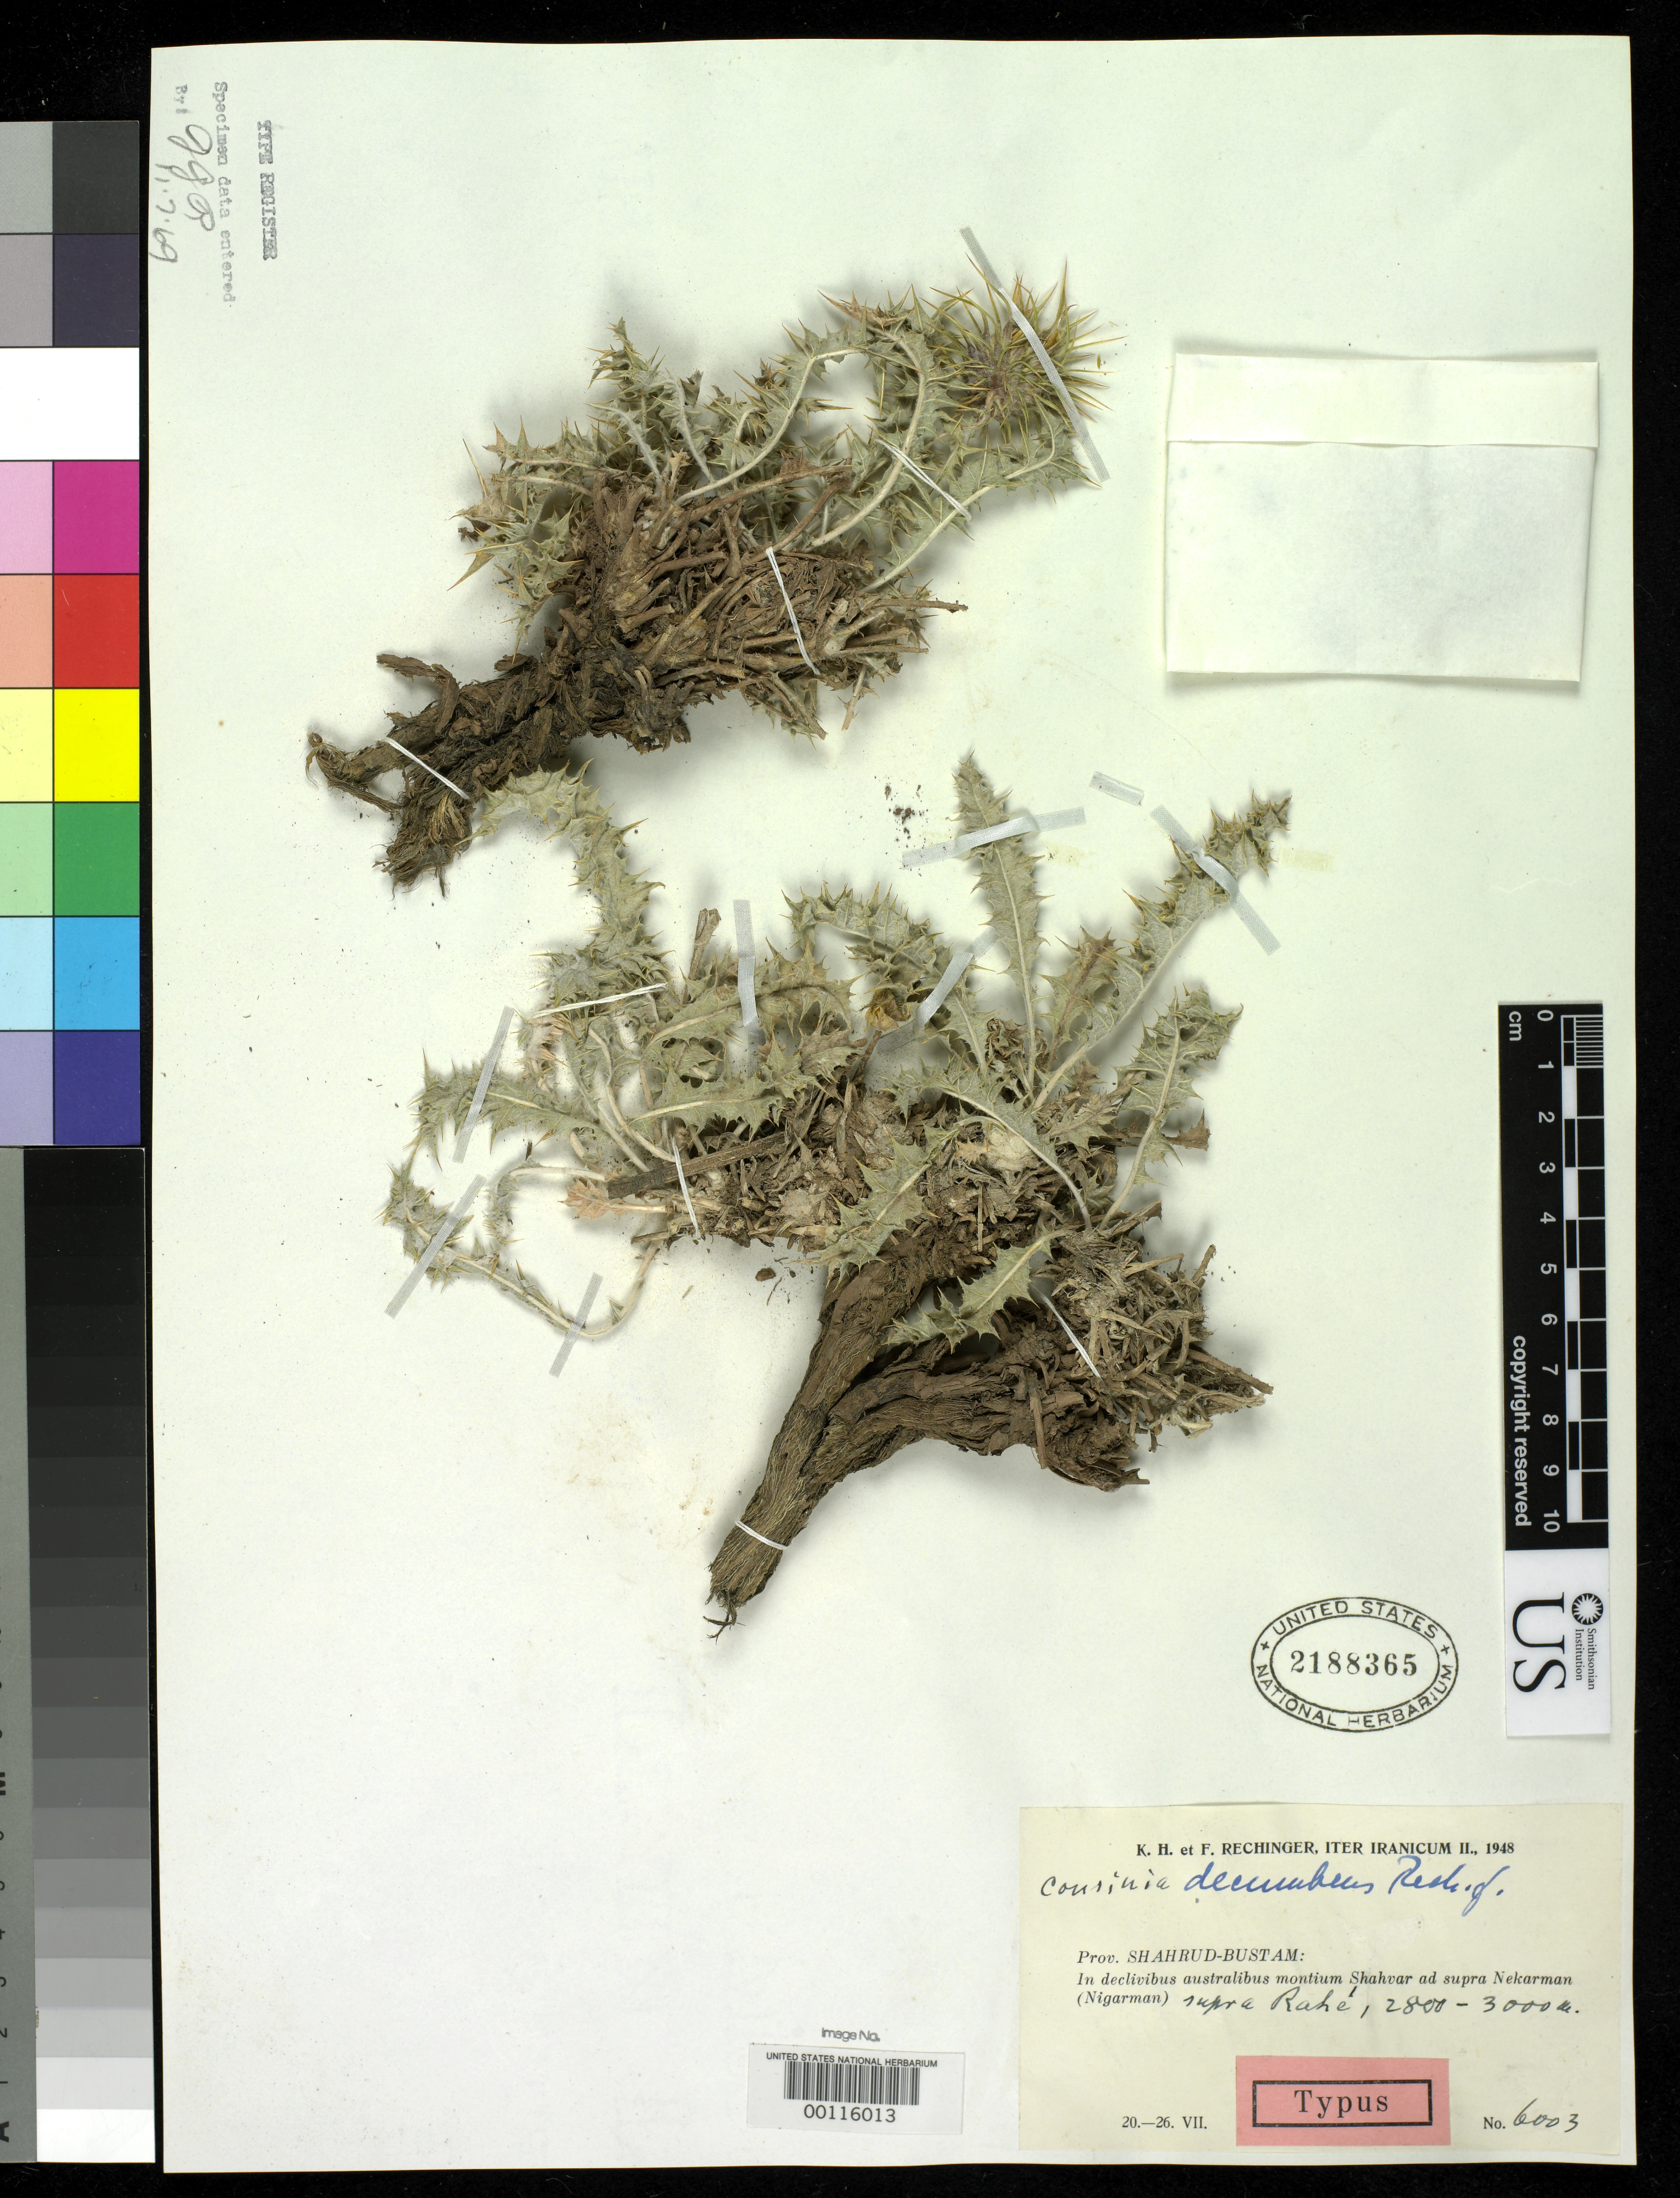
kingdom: Plantae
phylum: Tracheophyta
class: Magnoliopsida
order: Asterales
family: Asteraceae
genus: Cousinia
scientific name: Cousinia decumbens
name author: Rech. f.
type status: Isotype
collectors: K. H. Rechinger & F. Rechinger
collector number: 6003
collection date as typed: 20 Jul 1948 to 26 Jul 1948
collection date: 1948-07-20/1948-07-26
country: Iran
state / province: Tehran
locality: Shahrud-Bustam, Mt. Shahvar, near Nekerman.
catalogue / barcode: US 2188365